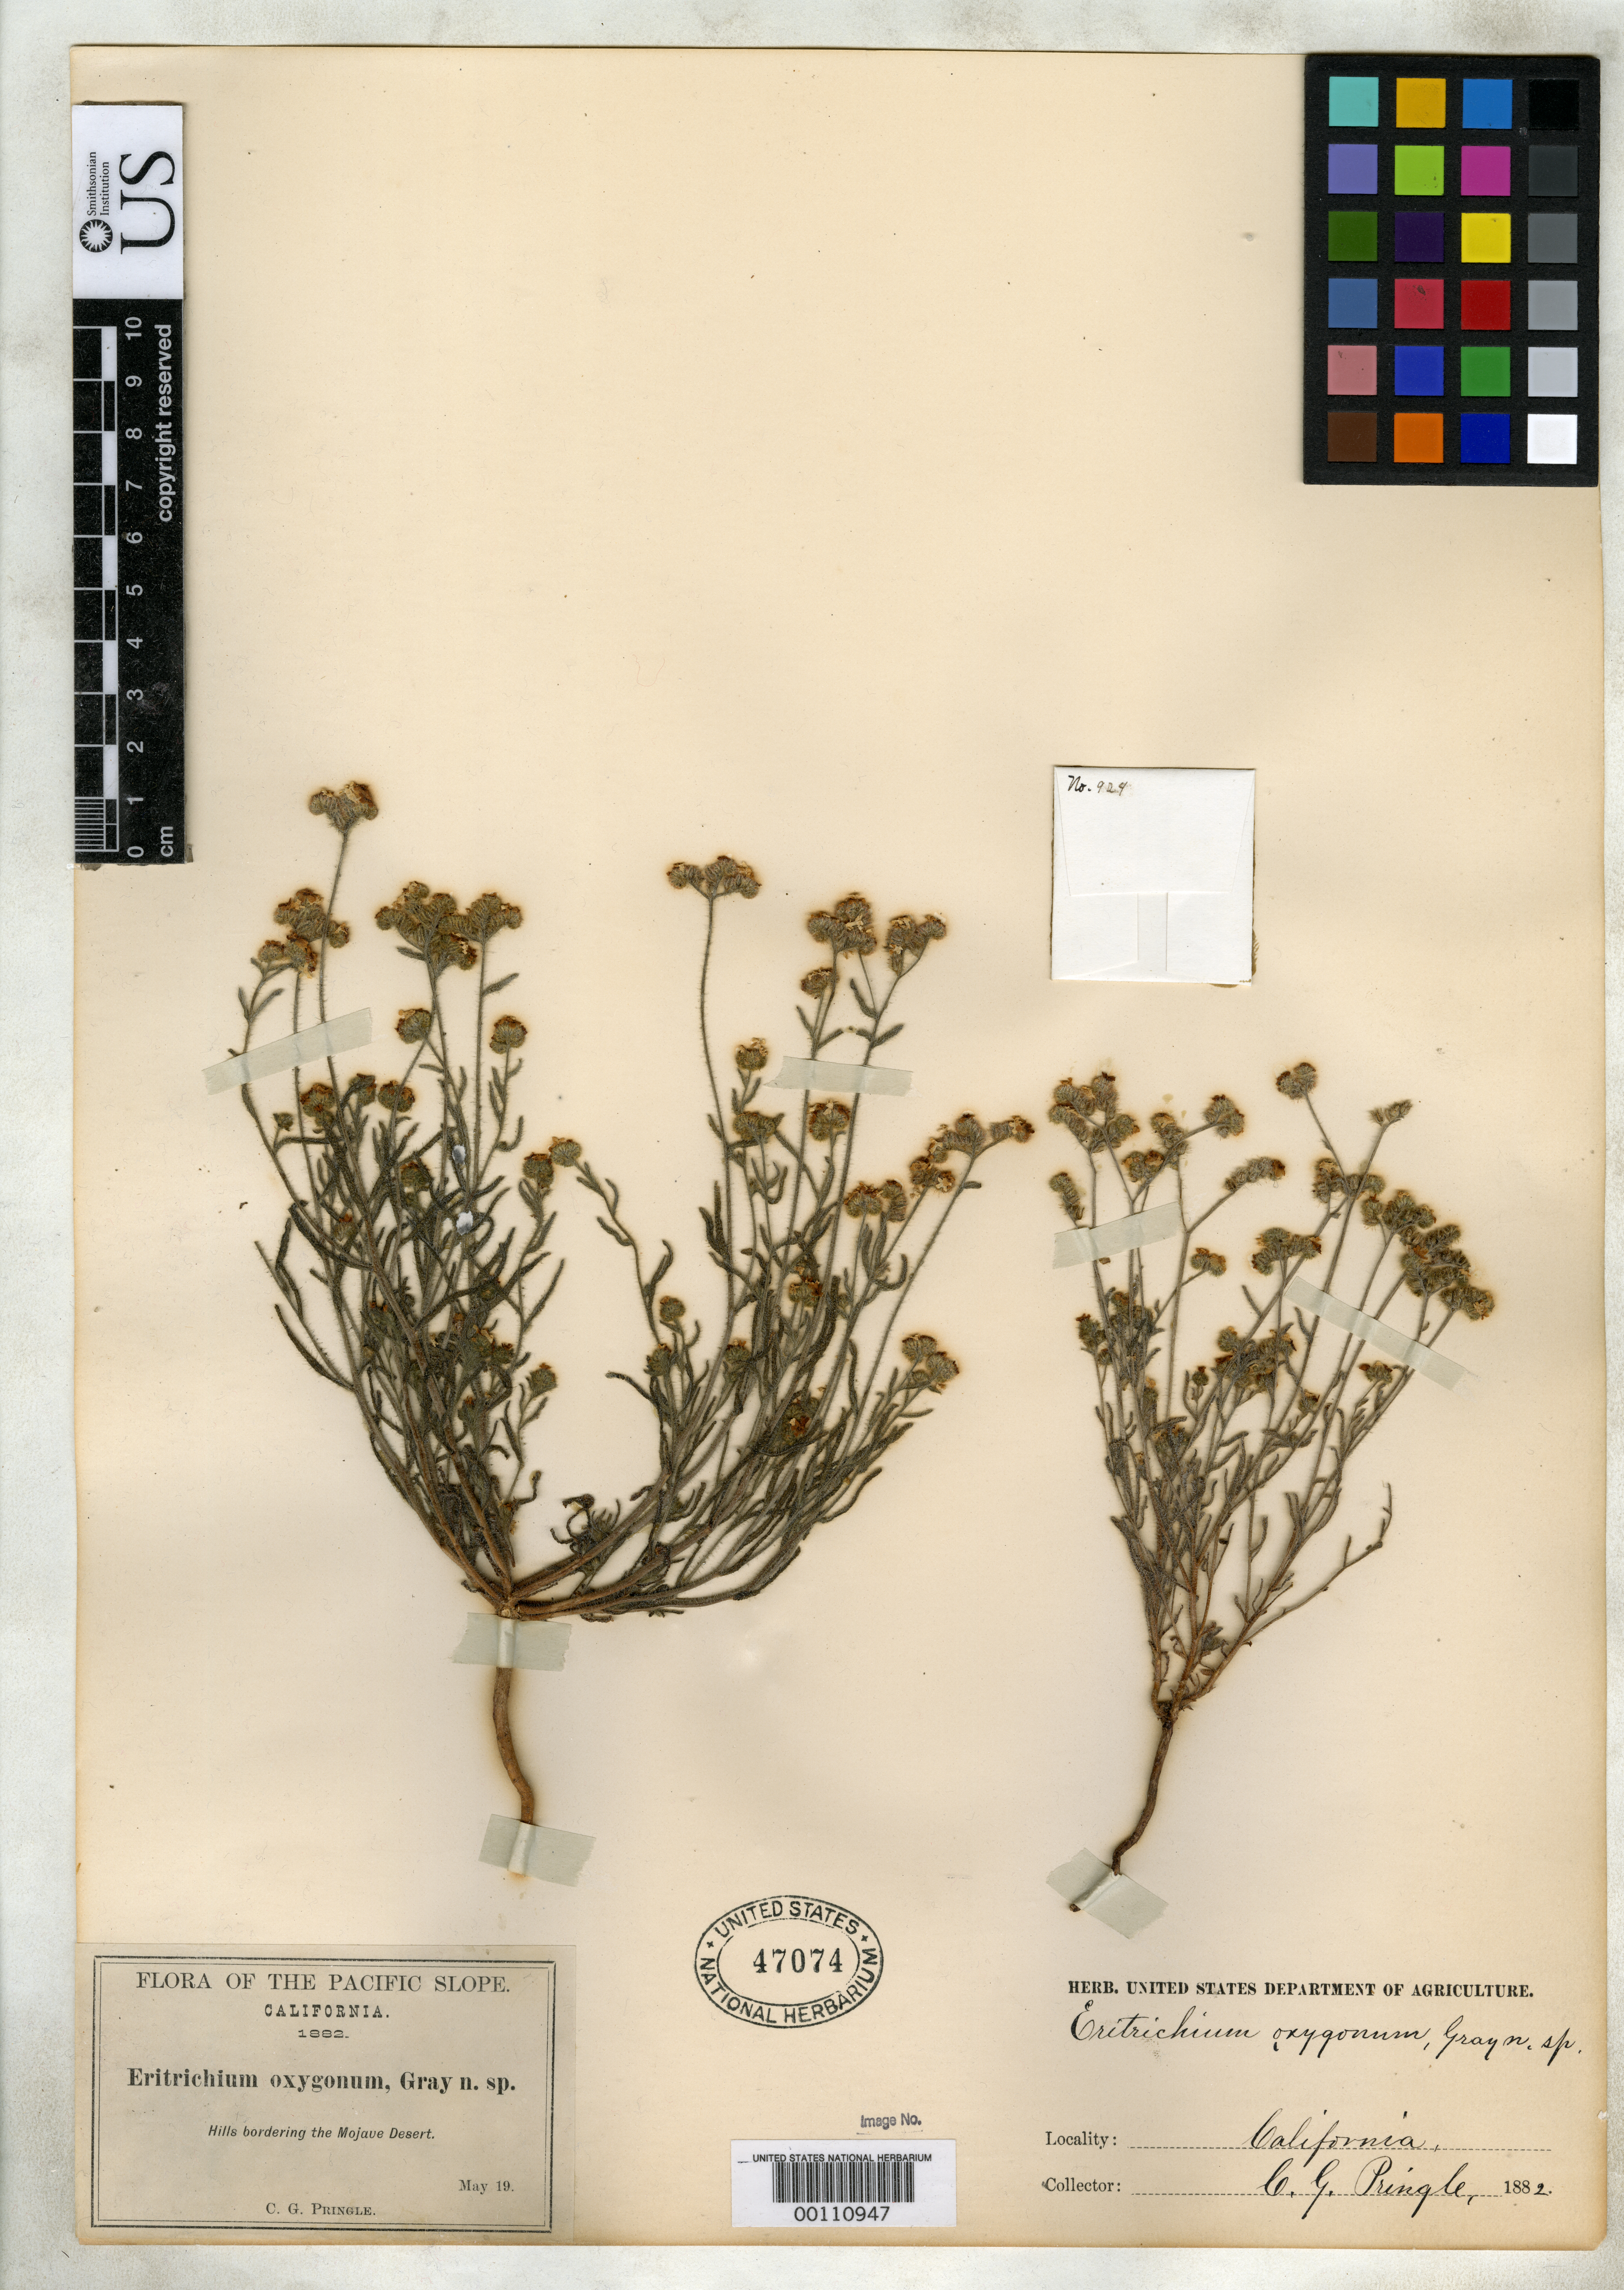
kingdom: Plantae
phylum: Tracheophyta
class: Magnoliopsida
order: Boraginales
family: Boraginaceae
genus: Eritrichium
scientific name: Eritrichium oxygonum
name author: A. Gray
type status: Isotype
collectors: C. G. Pringle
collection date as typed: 19 May 1882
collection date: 1882-05-19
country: United States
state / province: California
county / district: Kern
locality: Bordering Mohave Desert.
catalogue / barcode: US 47074